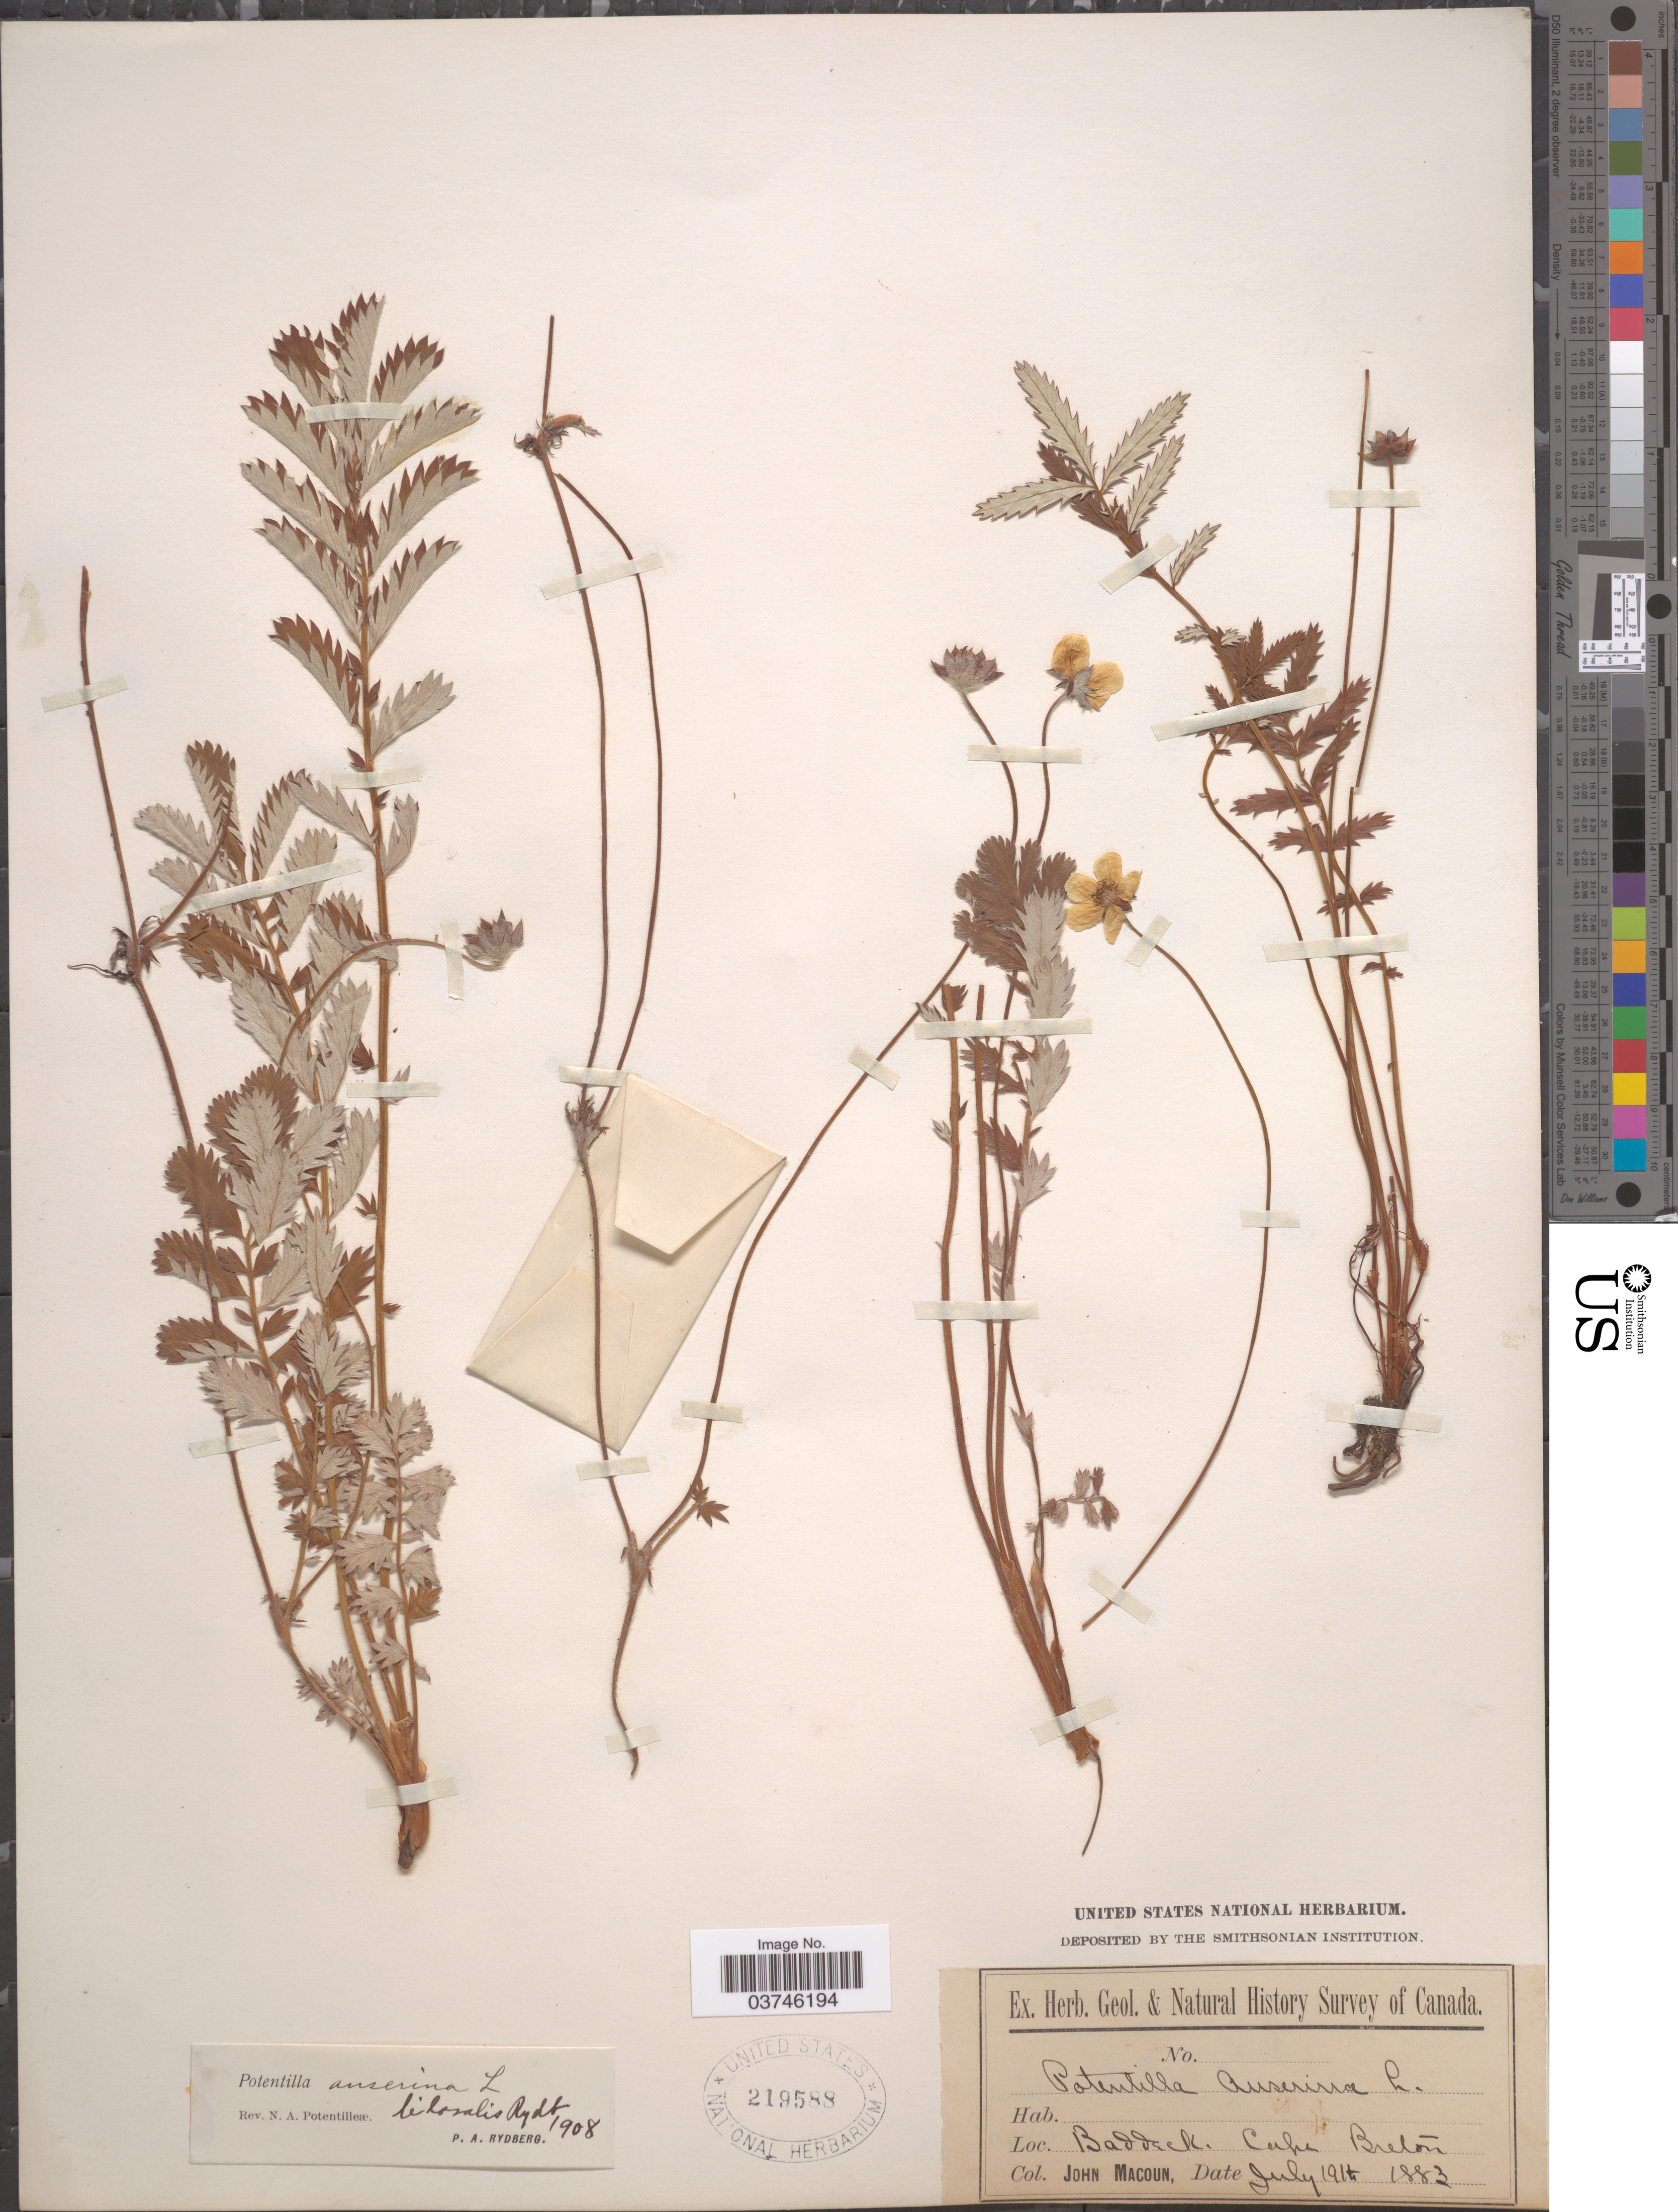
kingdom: Plantae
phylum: Tracheophyta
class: Magnoliopsida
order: Rosales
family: Rosaceae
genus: Argentina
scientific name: Argentina anserina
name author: (L.) Rydb.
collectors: J. Macoun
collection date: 1883-07-19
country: Canada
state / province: Nova Scotia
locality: Baddeck. Cape Breton.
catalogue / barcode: US 219588